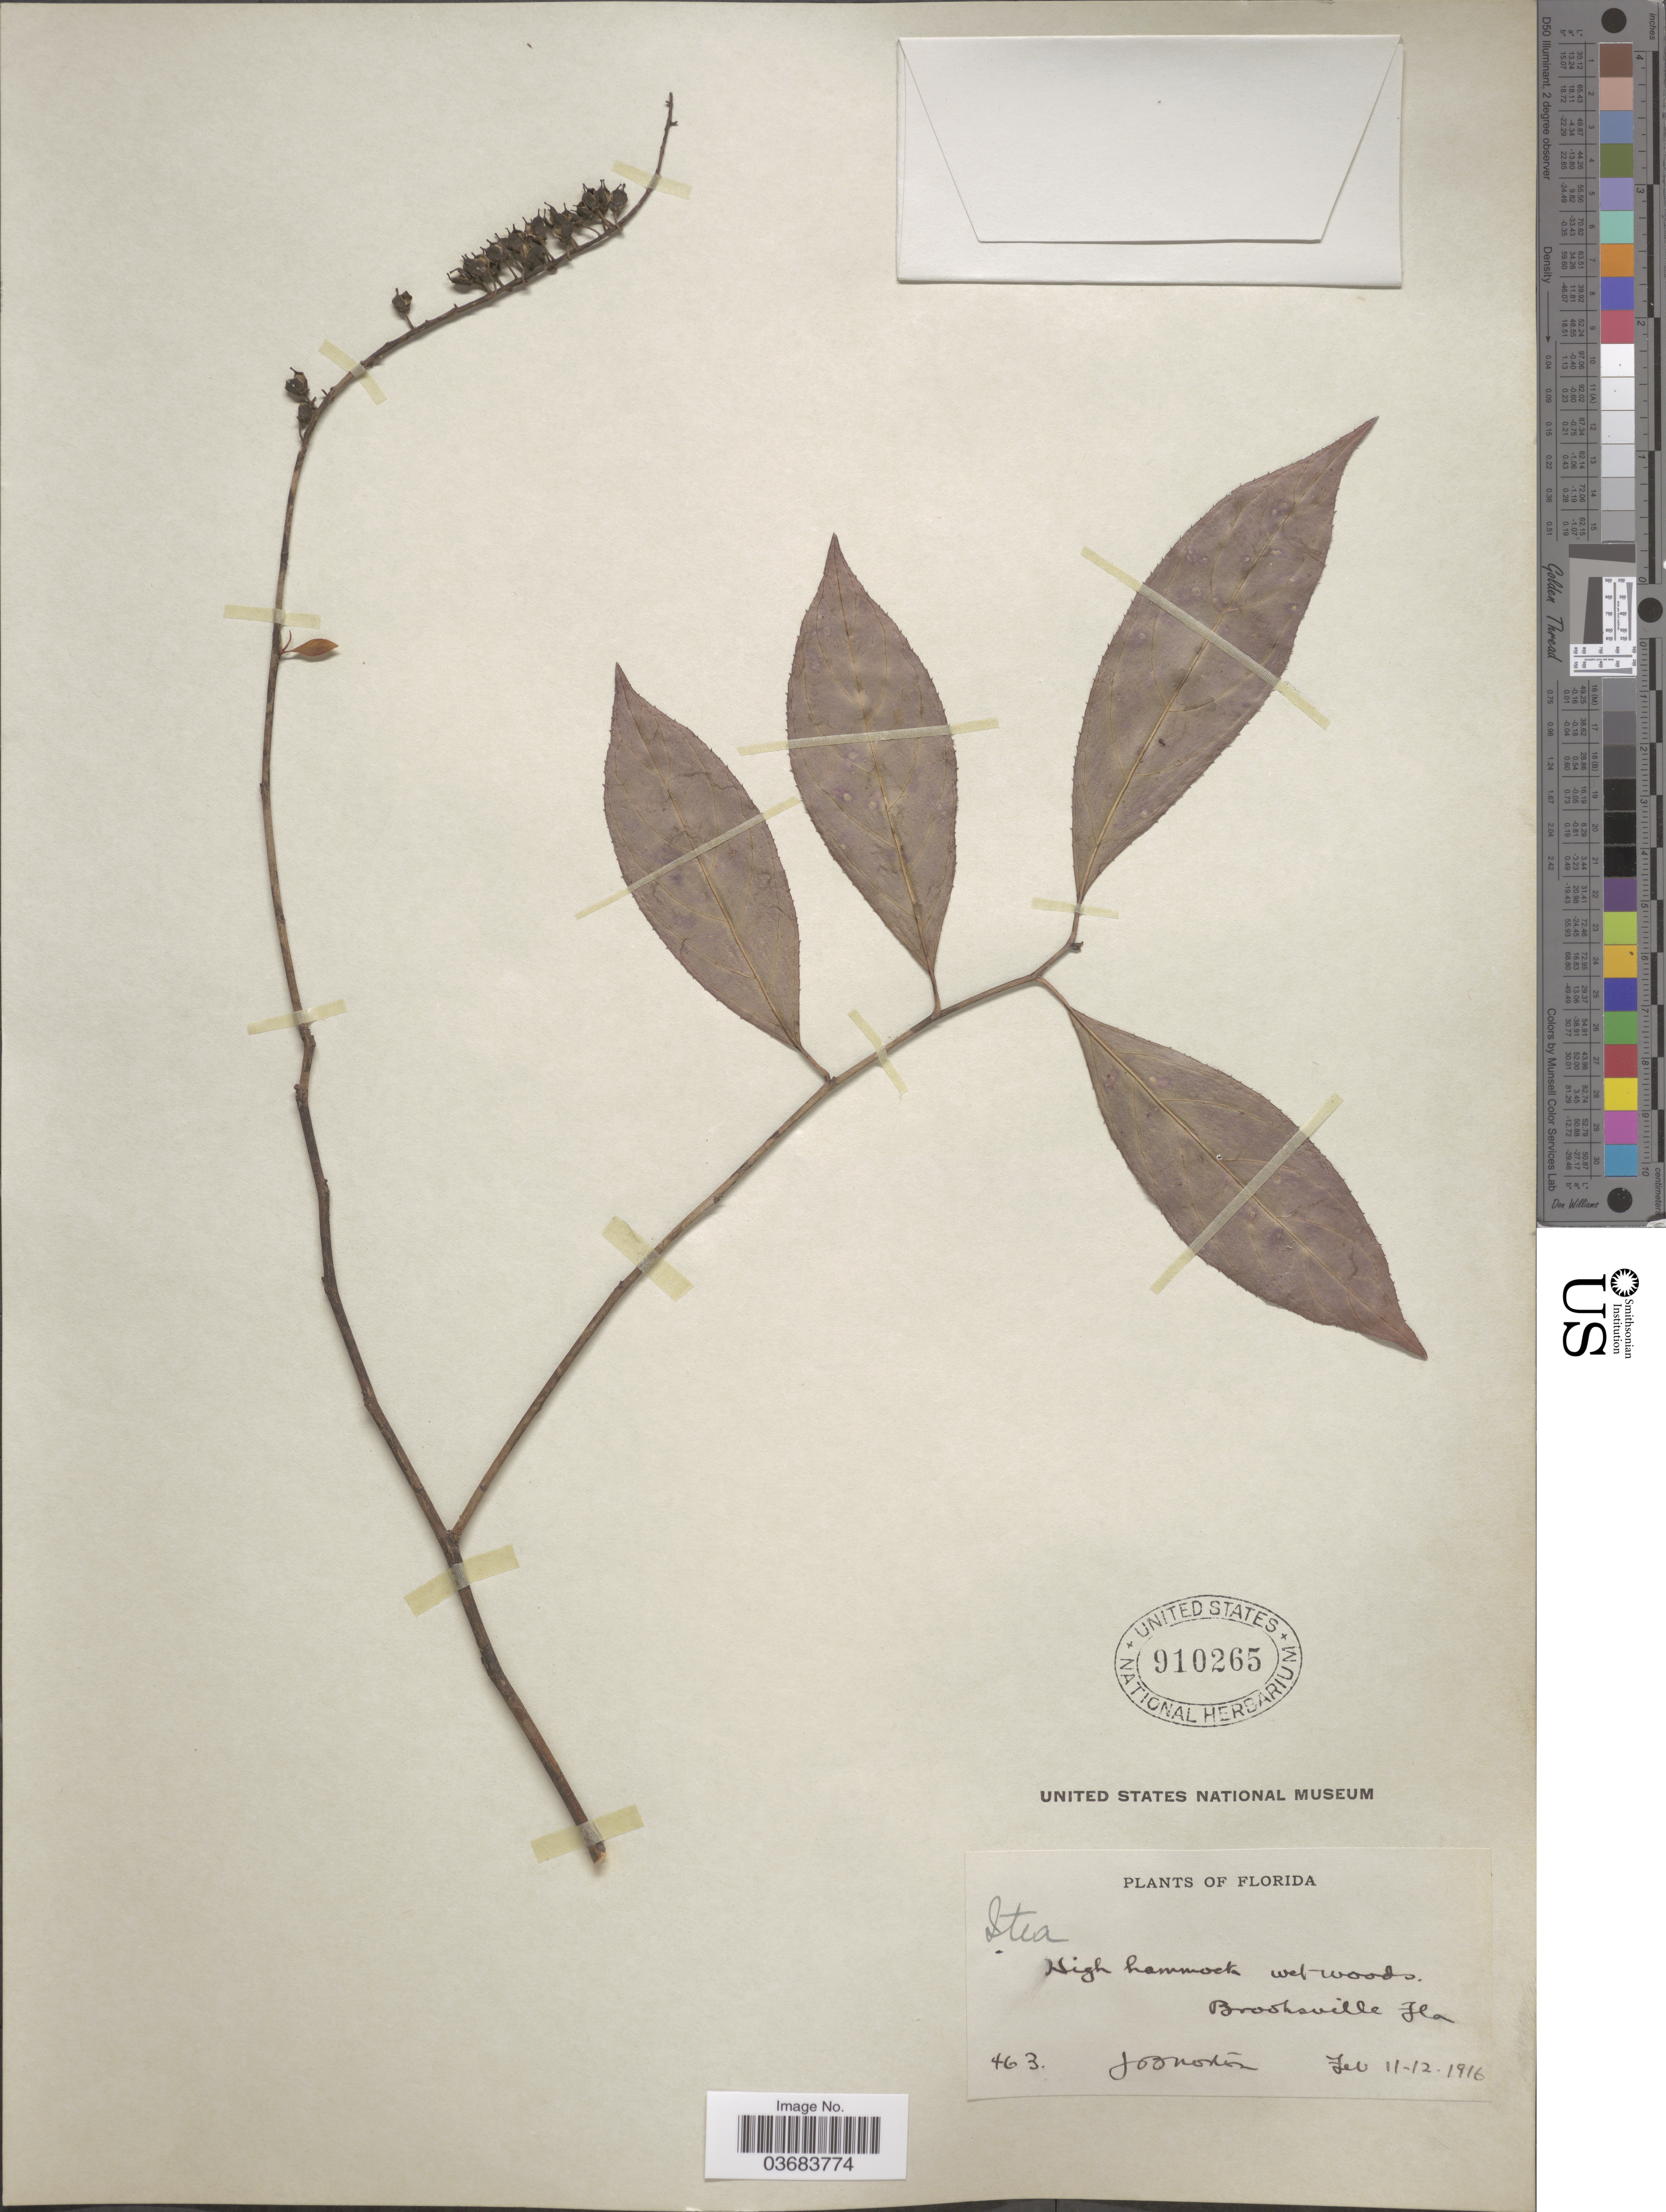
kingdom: Plantae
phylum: Tracheophyta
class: Magnoliopsida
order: Saxifragales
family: Iteaceae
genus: Itea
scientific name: Itea virginica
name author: L.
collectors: J. B. Norton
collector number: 463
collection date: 1916-02-11/1916-02-12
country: United States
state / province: Florida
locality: High hammock wet woods. Brooksville.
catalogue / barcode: US 910265